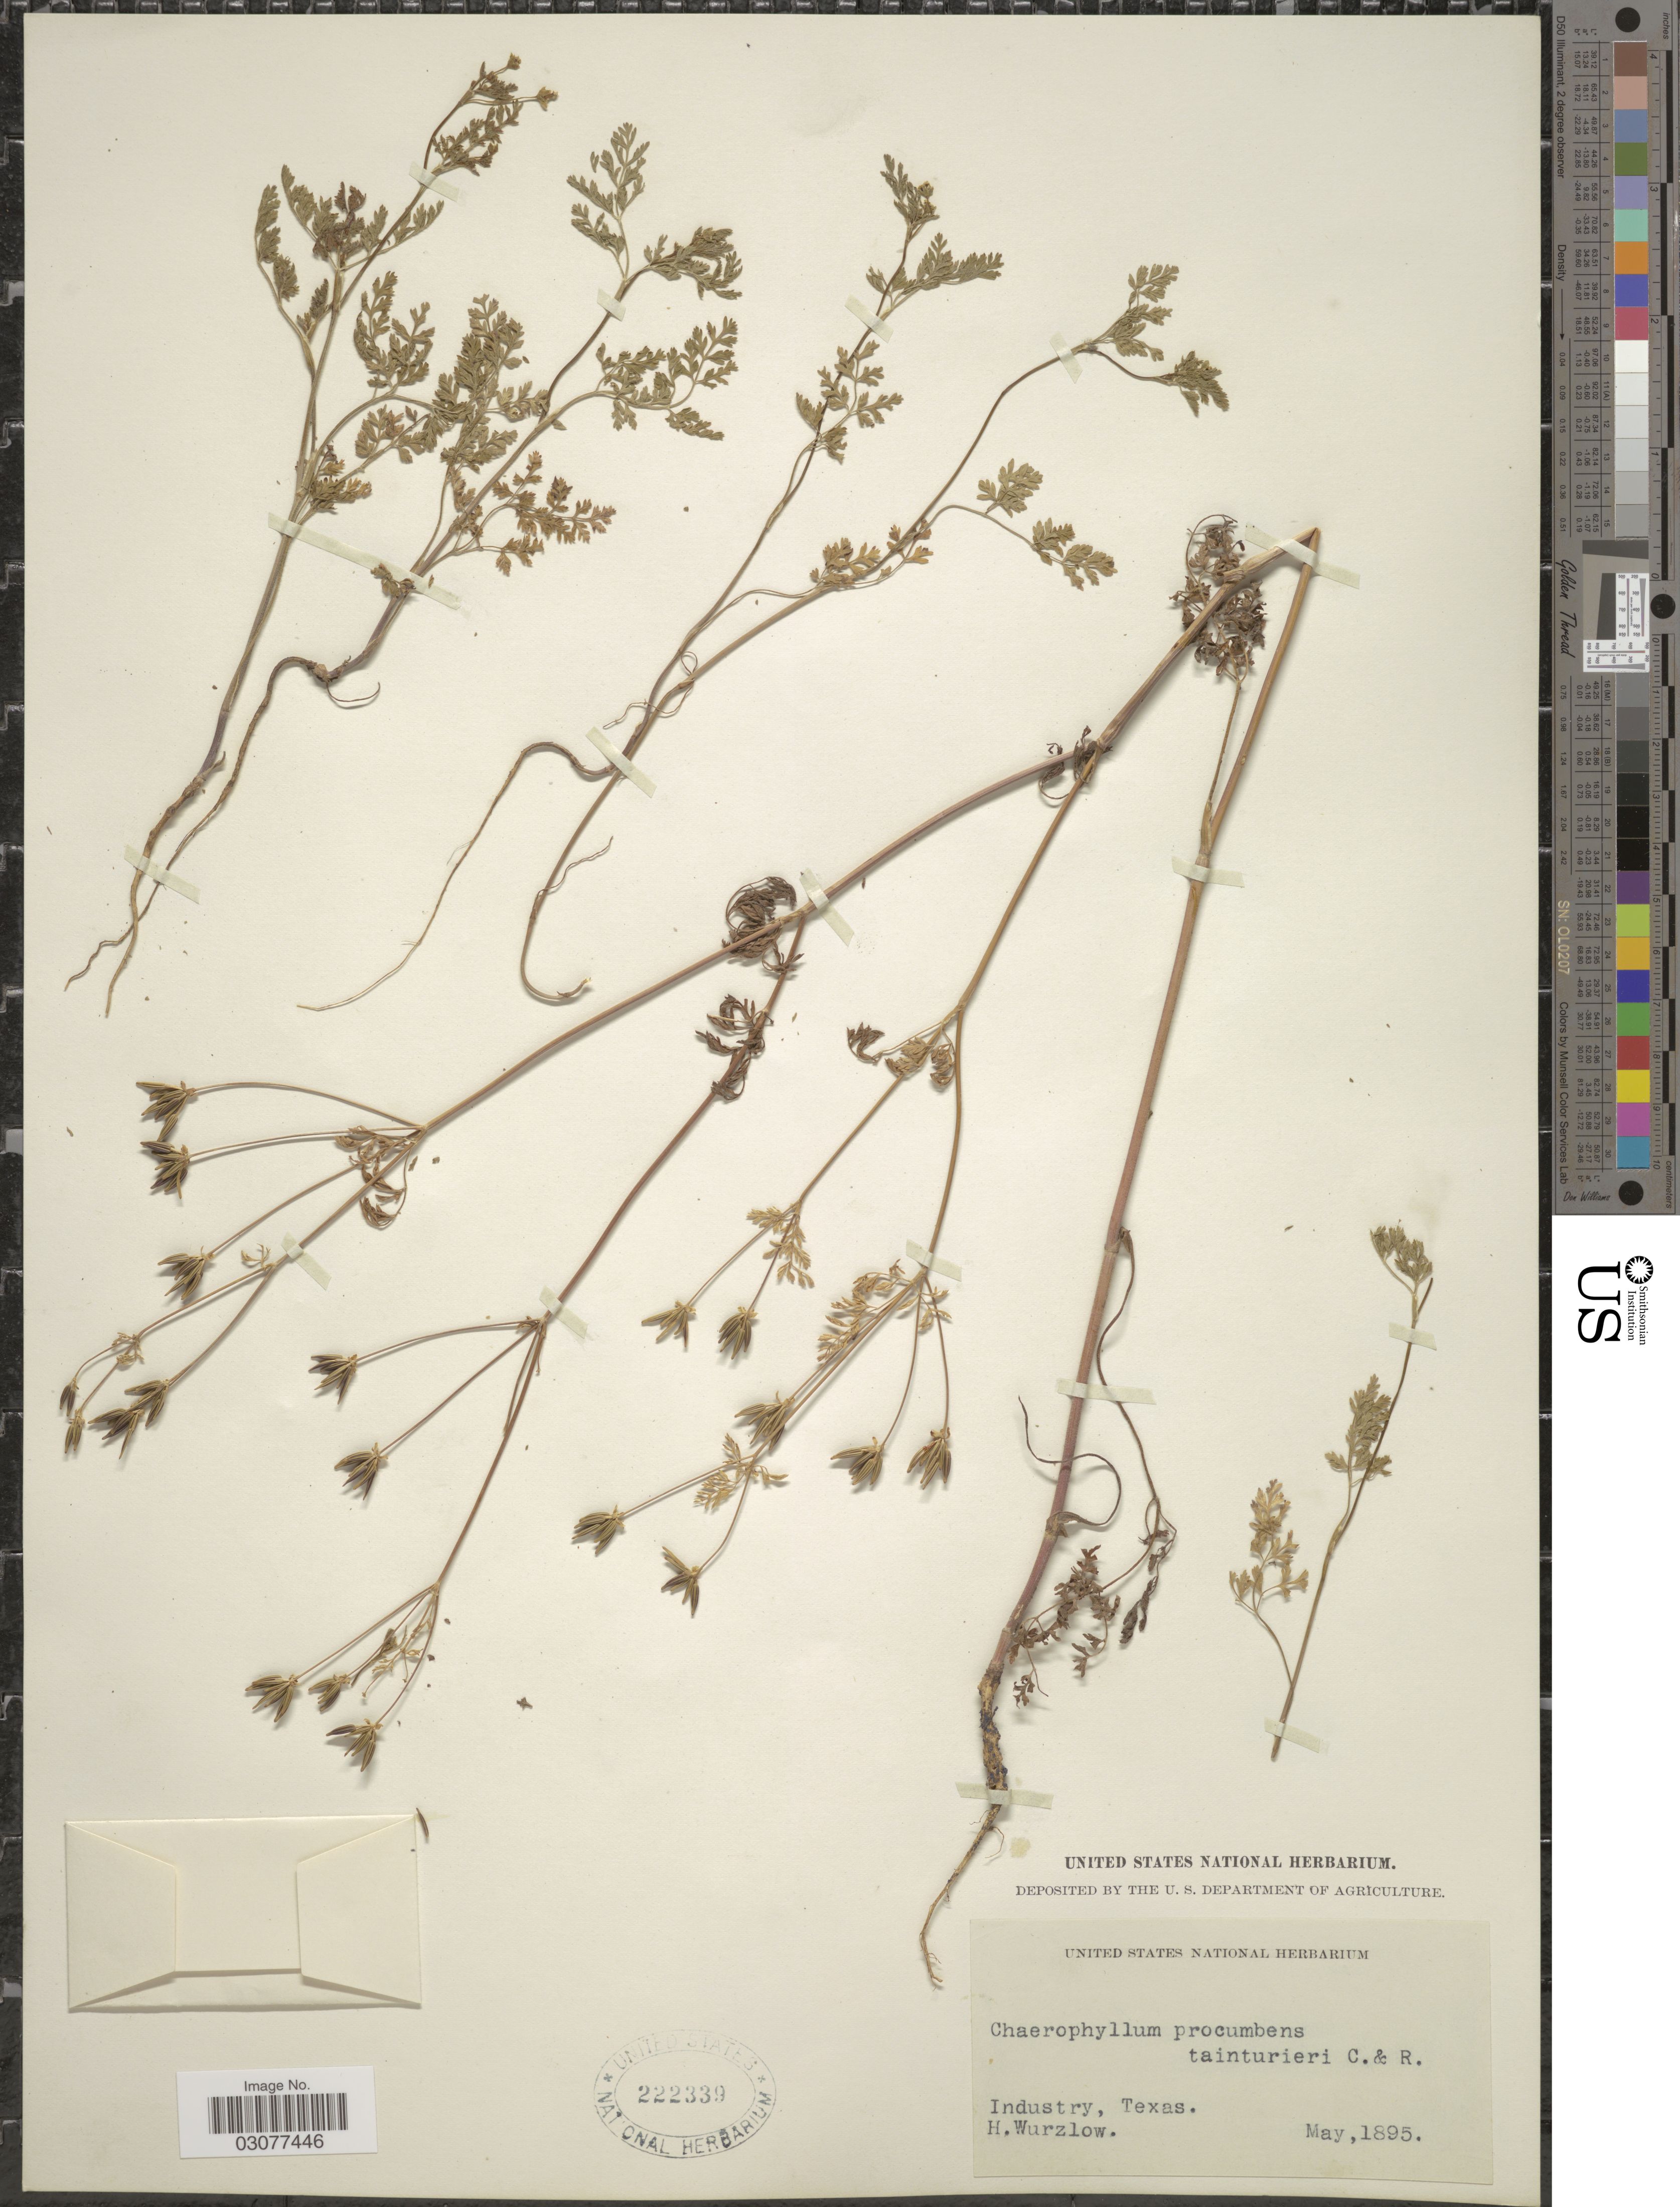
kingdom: Plantae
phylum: Tracheophyta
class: Magnoliopsida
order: Apiales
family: Apiaceae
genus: Chaerophyllum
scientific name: Chaerophyllum tainturieri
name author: Hook.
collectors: H. Wurzlow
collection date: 1895-05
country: United States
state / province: Texas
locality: Industry.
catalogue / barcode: US 222339